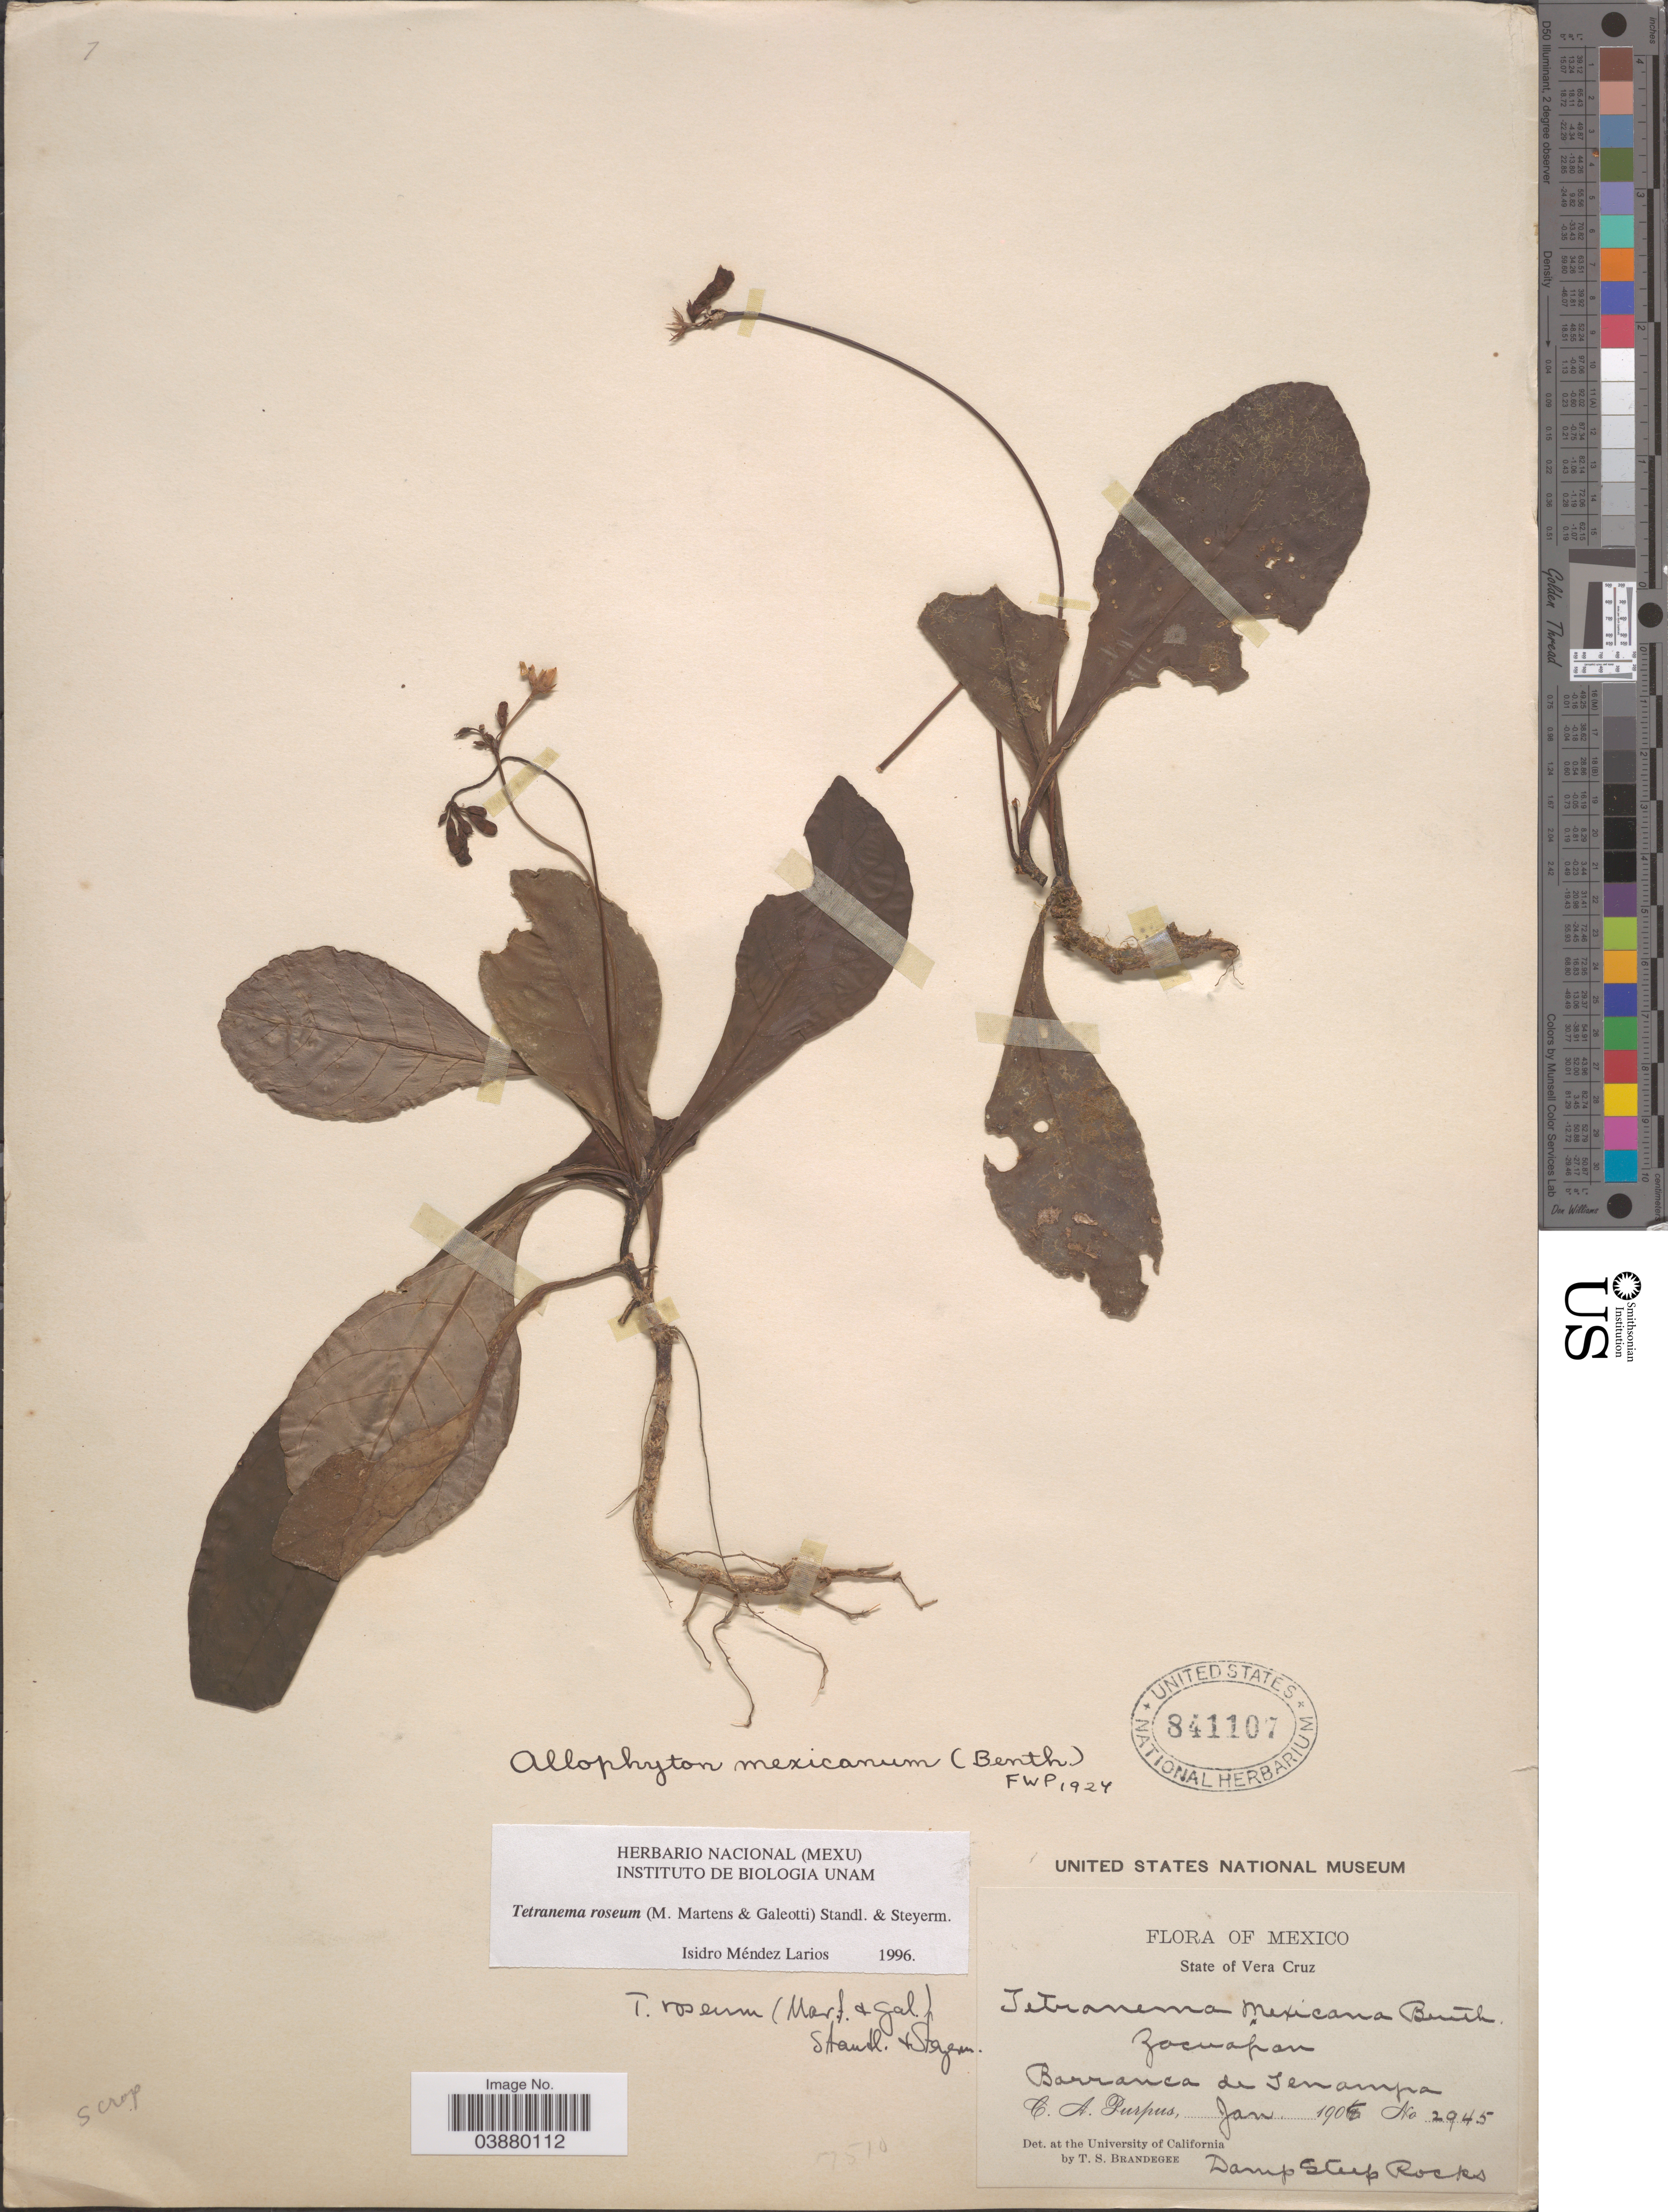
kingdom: Plantae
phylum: Tracheophyta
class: Magnoliopsida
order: Lamiales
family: Plantaginaceae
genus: Tetranema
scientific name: Tetranema roseum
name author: (M. Martens & Galeotti) Standl. & Steyerm.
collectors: C. A. Purpus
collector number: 2945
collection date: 1908-01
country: Mexico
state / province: Veracruz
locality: State of Vera Cruz. Zacuapan. Barranca de Tenampa.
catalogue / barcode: US 841107